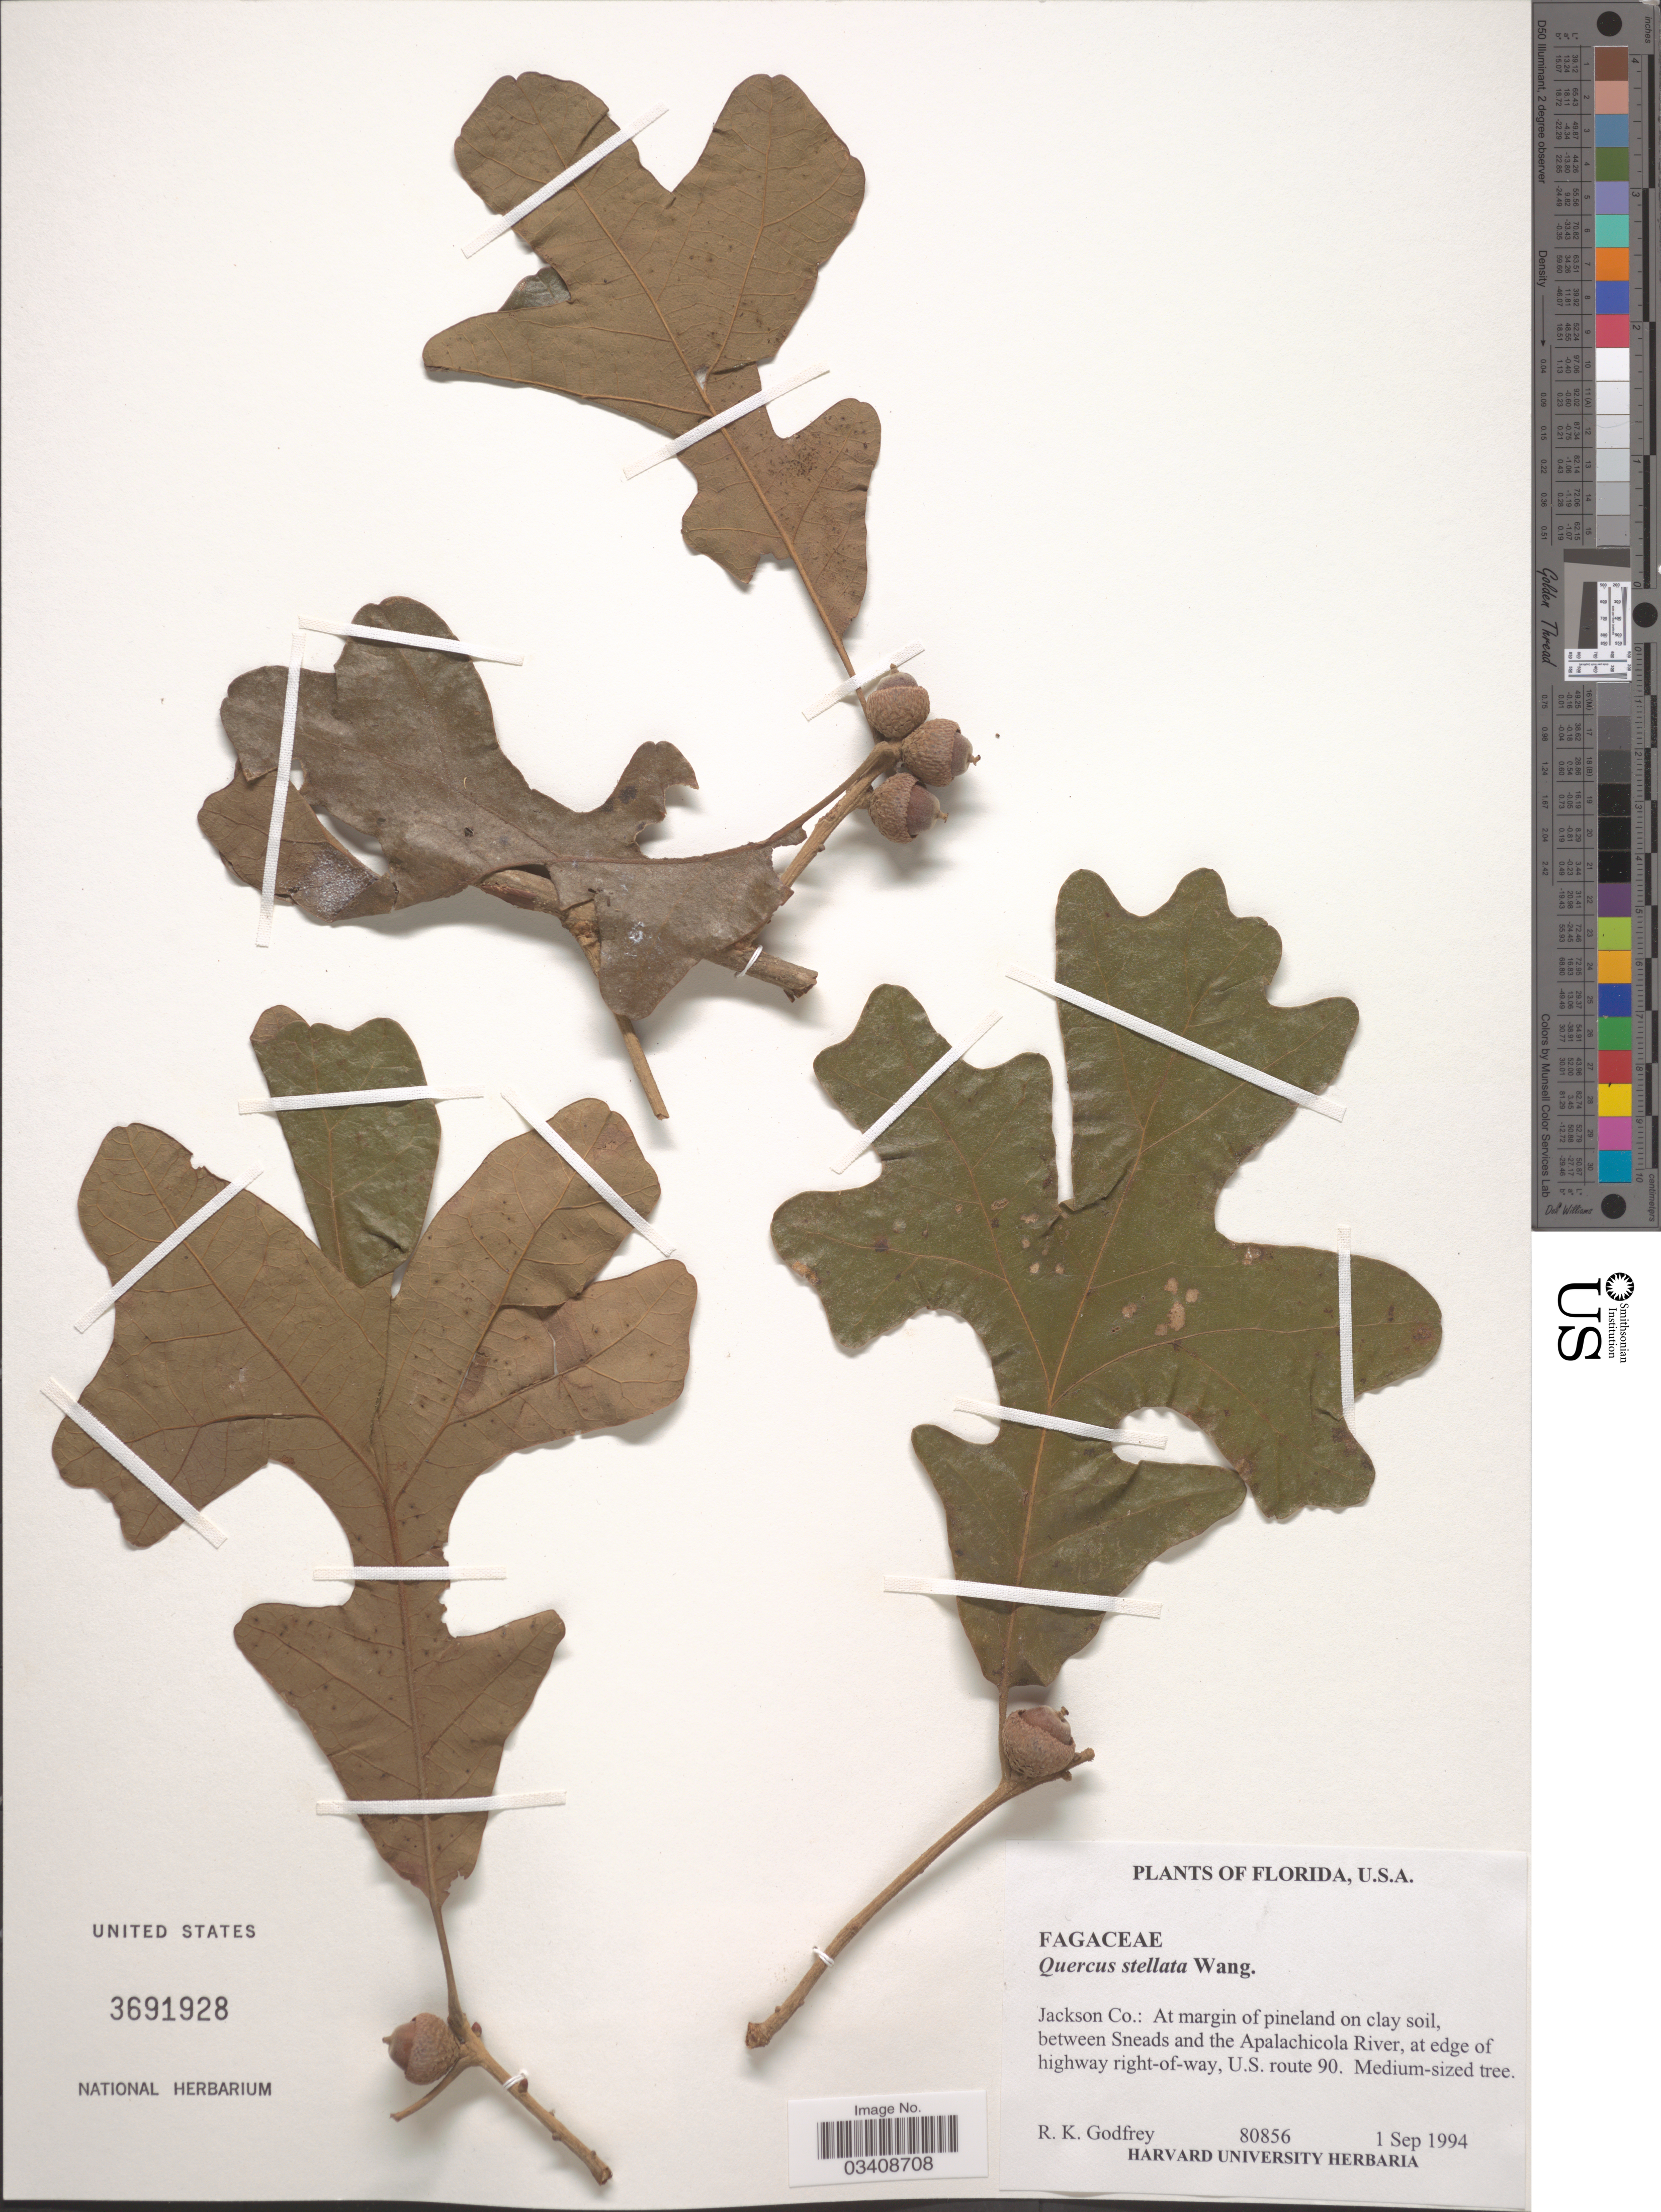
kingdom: Plantae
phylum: Tracheophyta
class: Magnoliopsida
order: Fagales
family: Fagaceae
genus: Quercus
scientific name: Quercus stellata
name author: Wangenh.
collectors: R. K. Godfrey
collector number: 80856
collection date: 1994-09-01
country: United States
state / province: Florida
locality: Jackson Co.: Between Sneads and the Apalachicola River, at edge of highway right-of-way, U.S. route 90.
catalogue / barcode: US 3691928